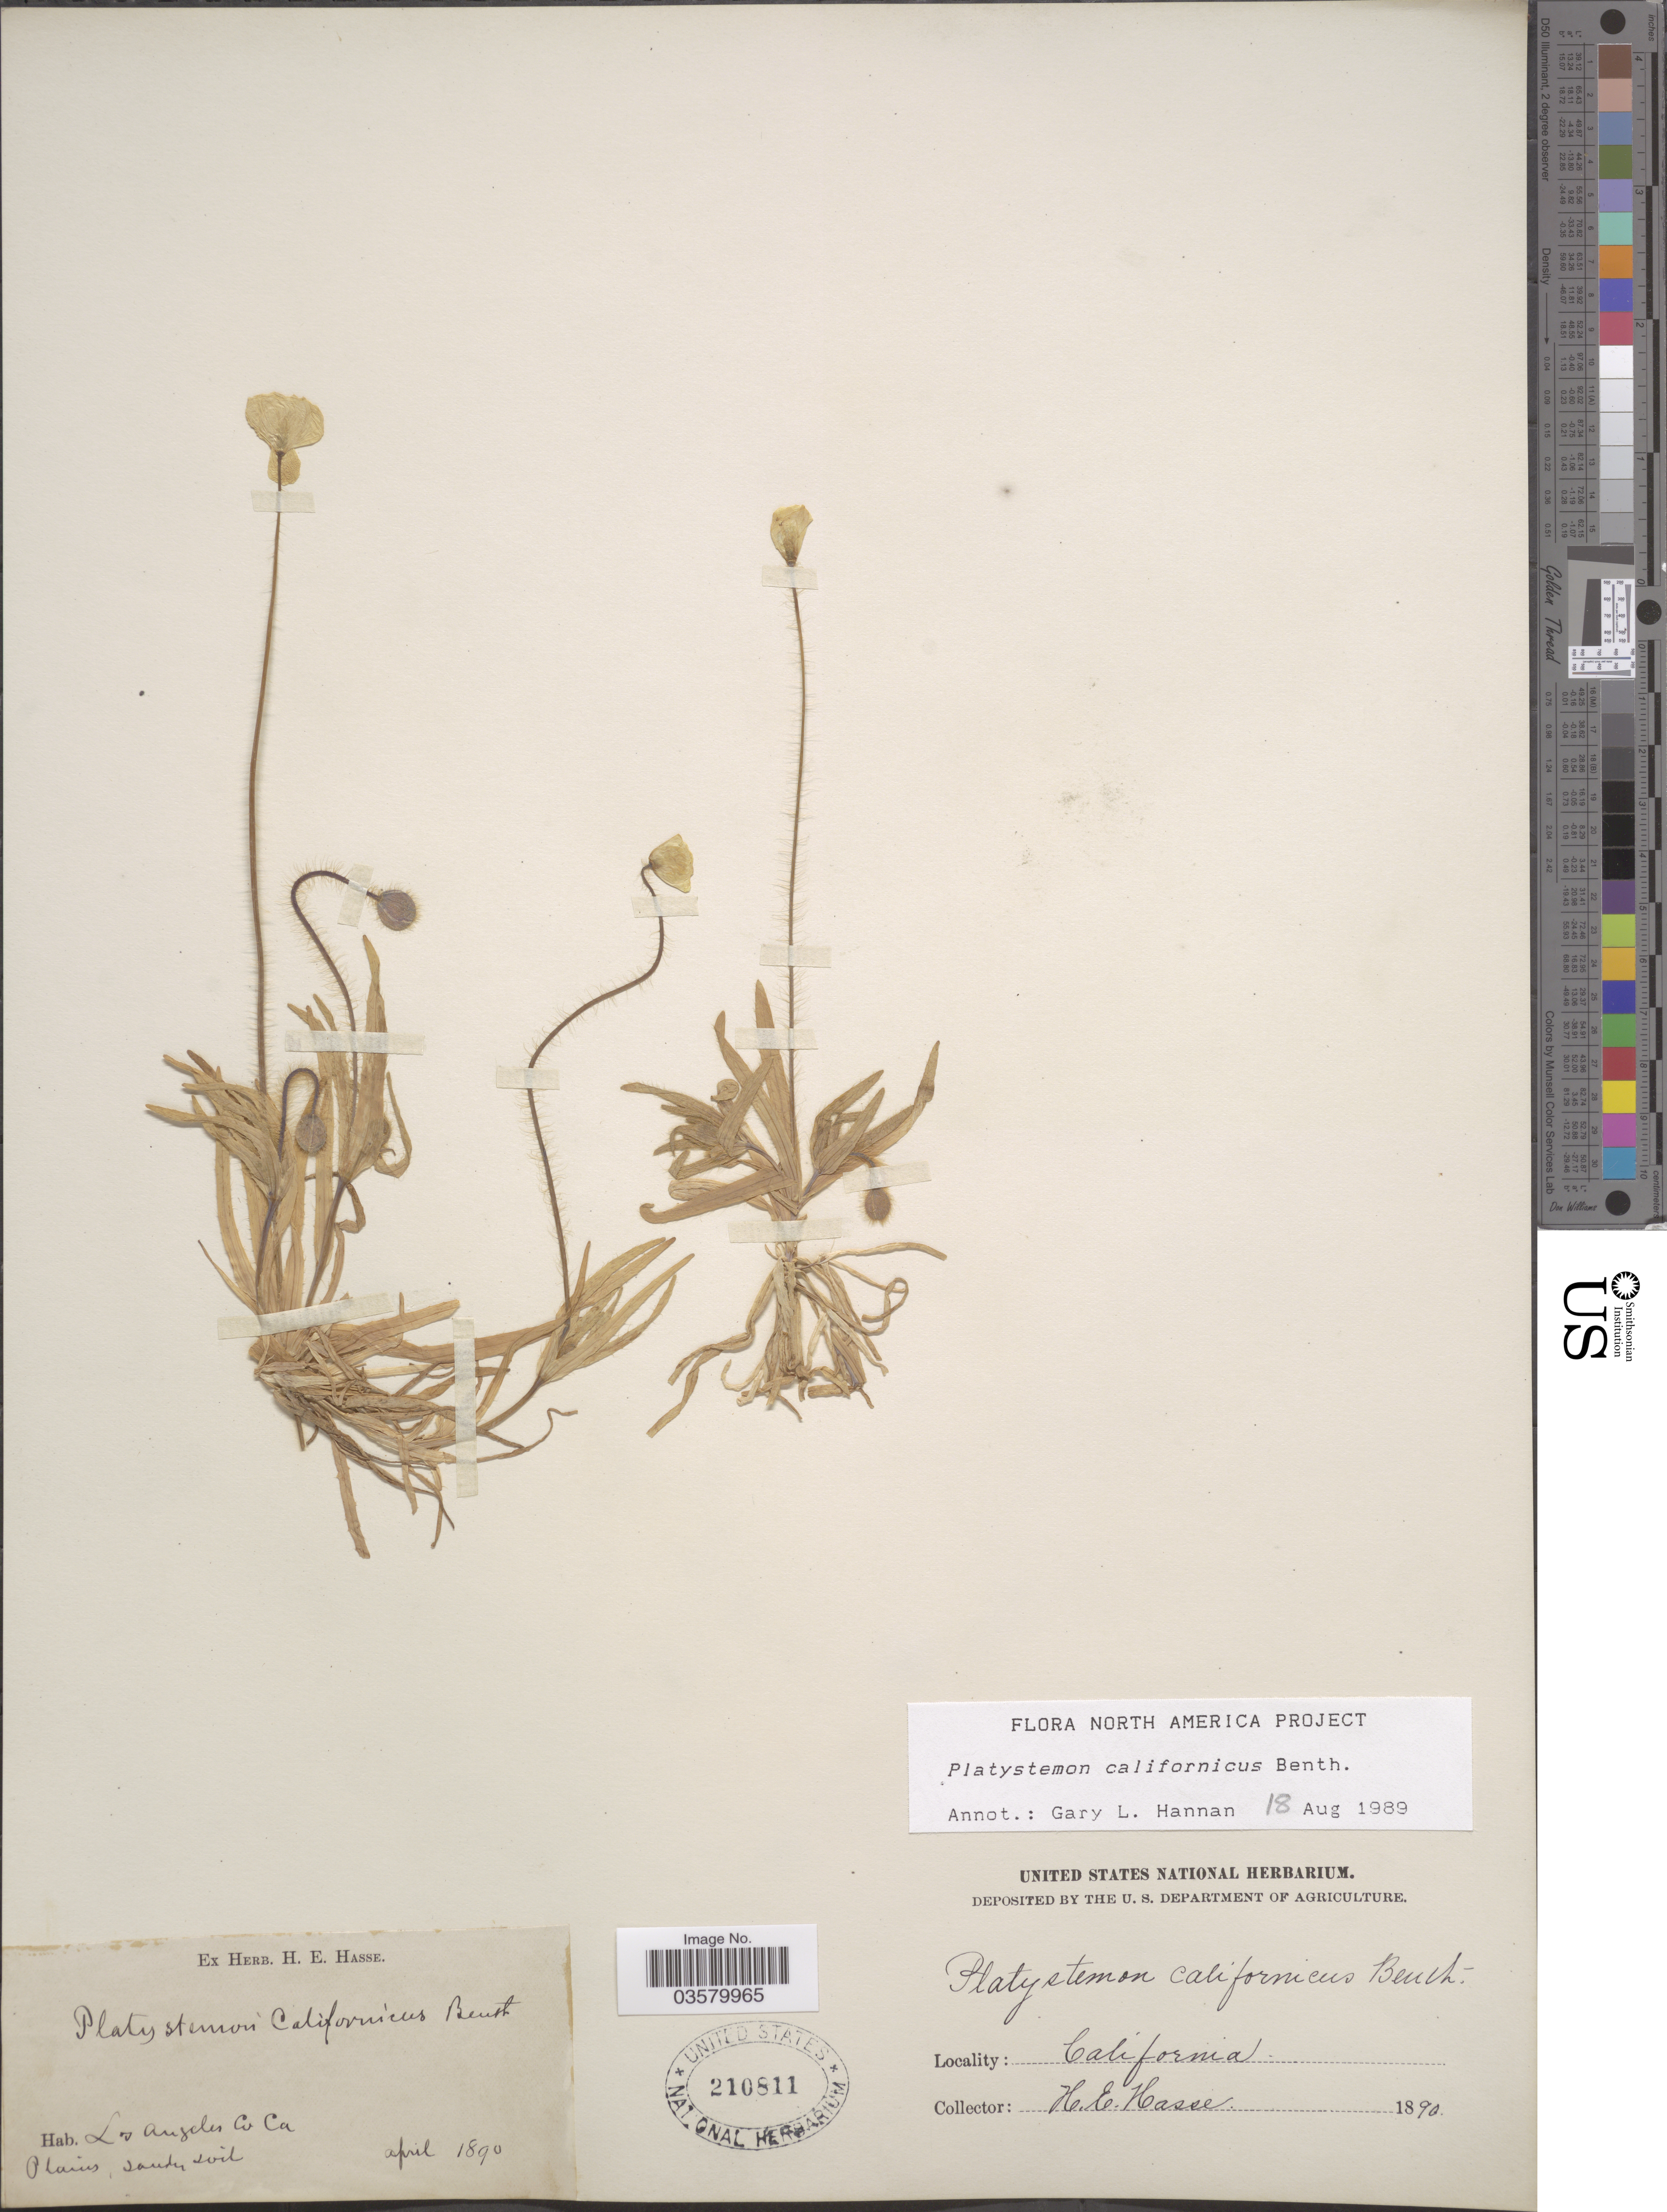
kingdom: Plantae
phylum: Tracheophyta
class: Magnoliopsida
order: Ranunculales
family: Papaveraceae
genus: Platystemon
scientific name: Platystemon californicus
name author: Benth.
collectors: H. E. Hasse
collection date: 1890-04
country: United States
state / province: California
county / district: Los Angeles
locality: Los Angeles Co.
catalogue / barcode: US 210811